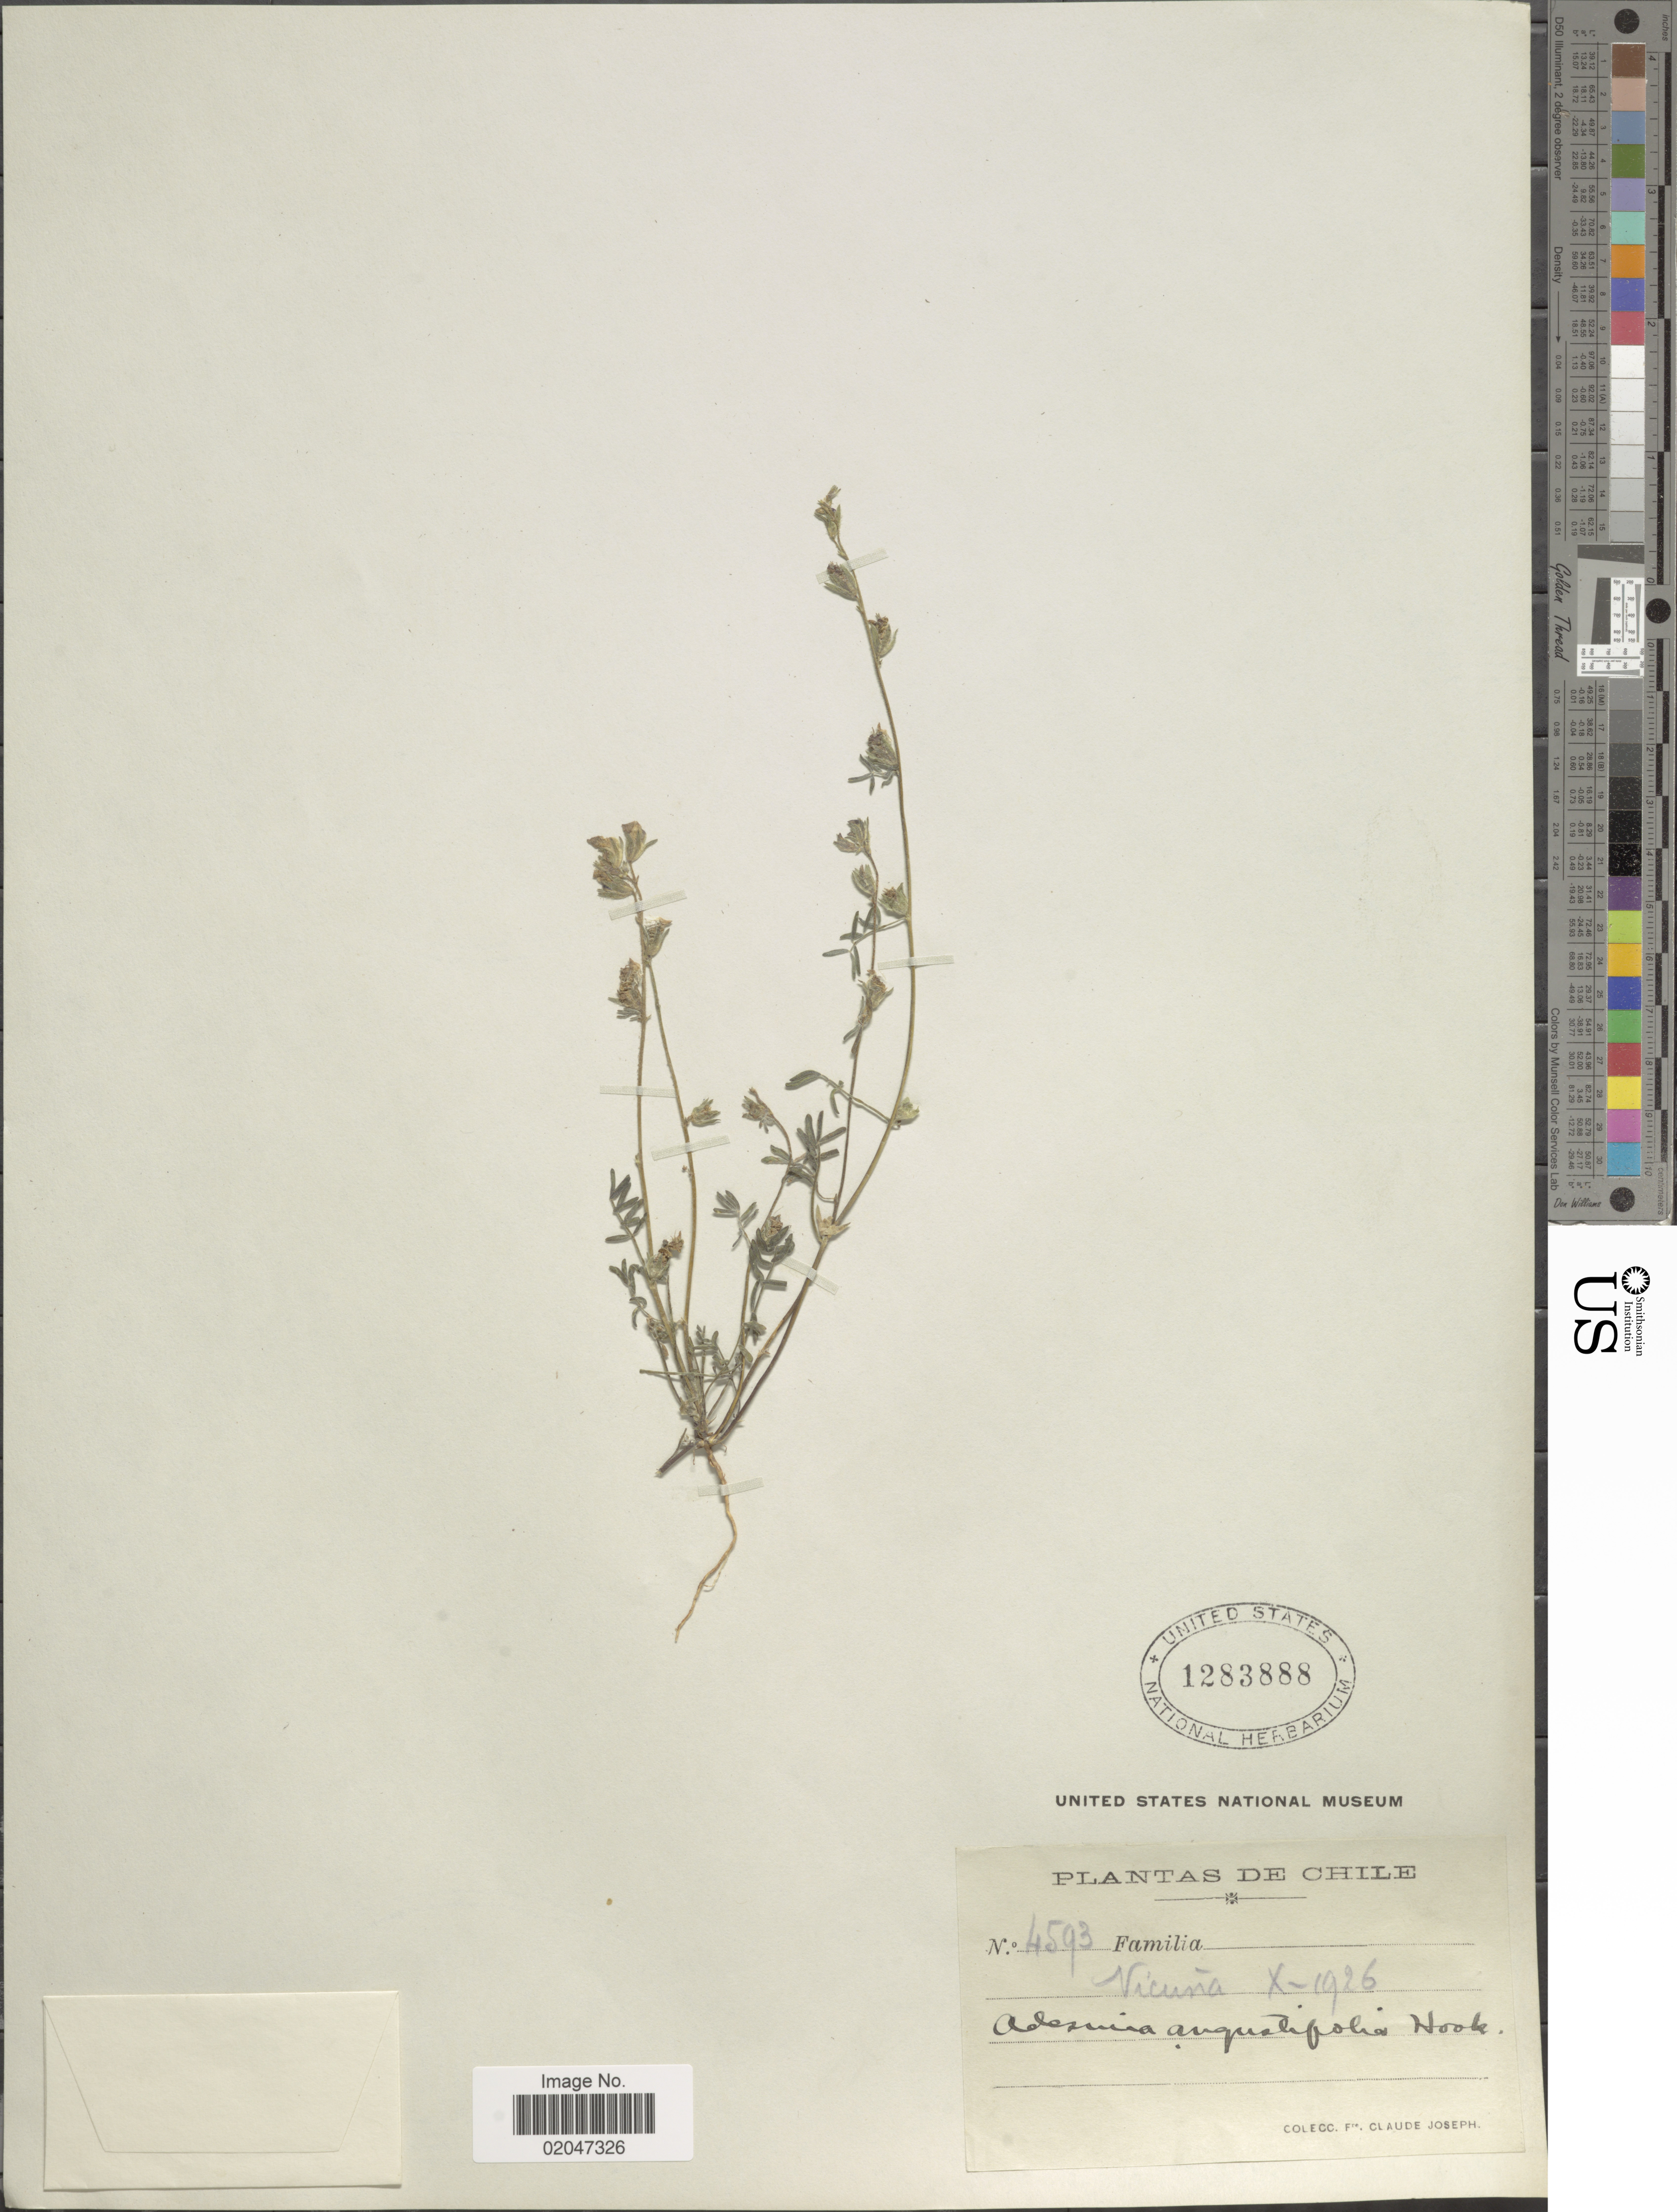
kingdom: Plantae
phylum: Tracheophyta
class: Magnoliopsida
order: Fabales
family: Fabaceae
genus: Adesmia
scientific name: Adesmia tenella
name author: Hook. & Arn.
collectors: Bro. Claude-Joseph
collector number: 4593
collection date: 1926-10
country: Chile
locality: Vicuña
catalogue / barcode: US 1283888